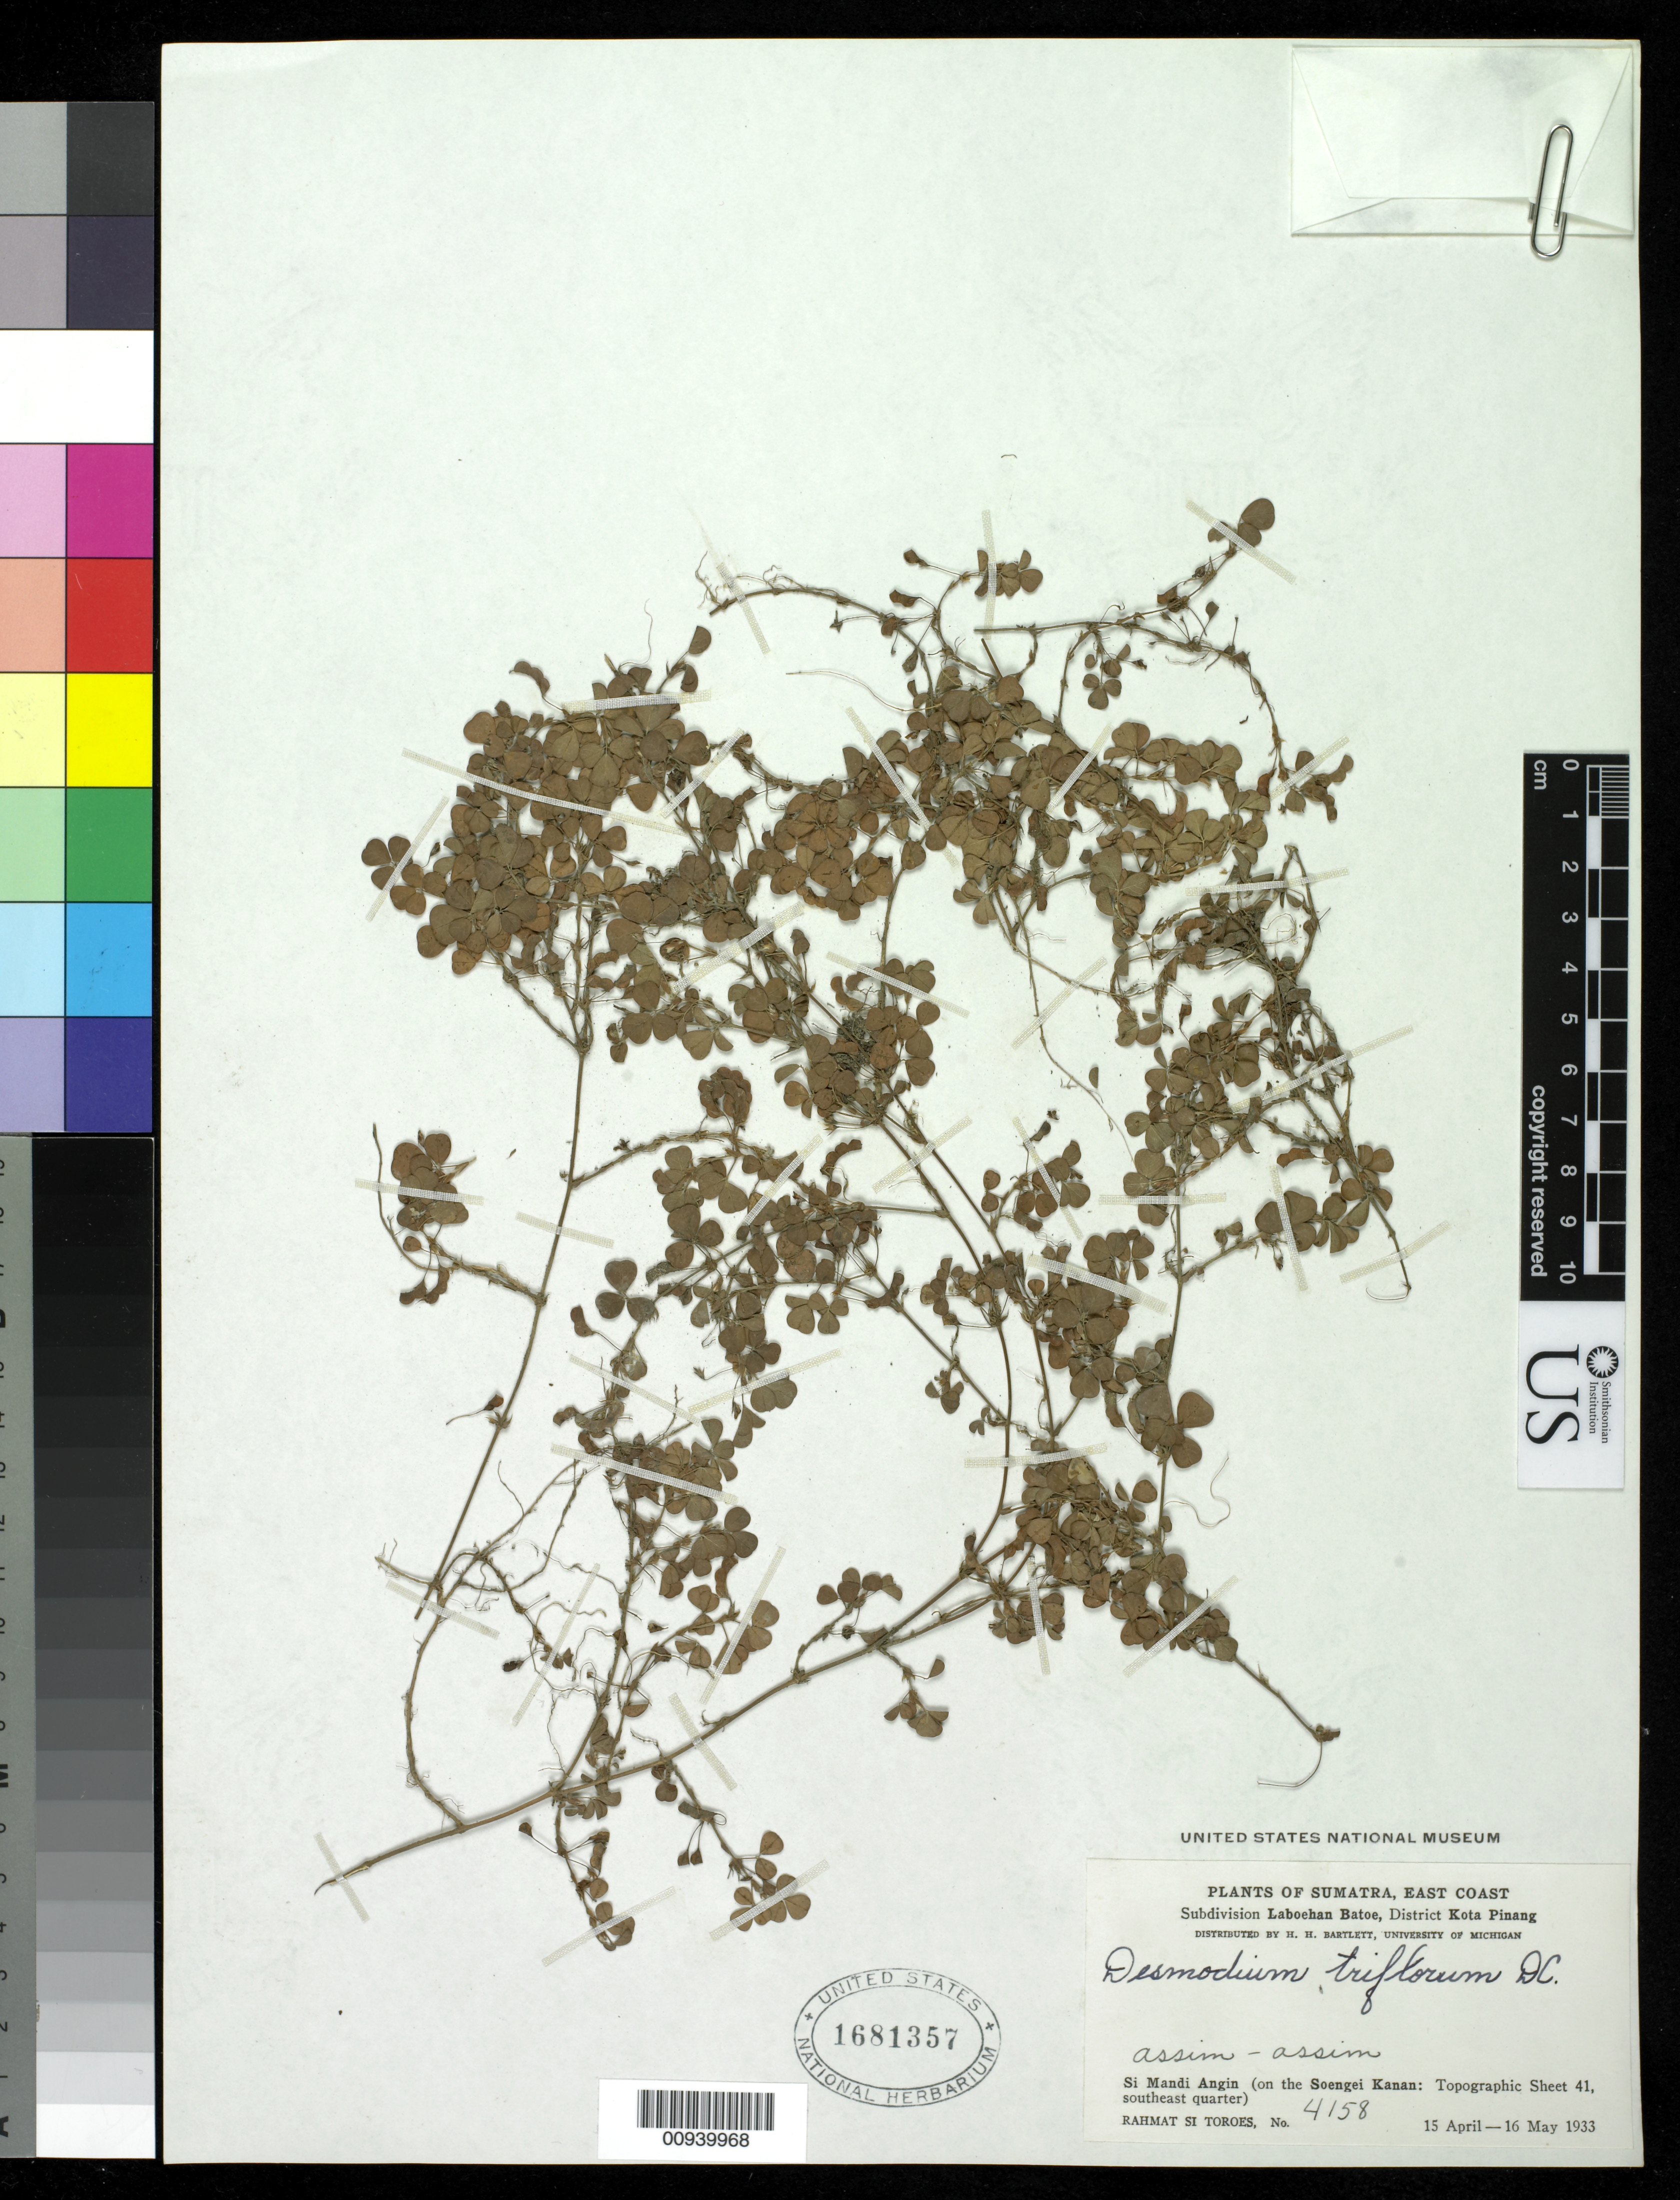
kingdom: Plantae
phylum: Tracheophyta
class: Magnoliopsida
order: Fabales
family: Fabaceae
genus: Grona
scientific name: Grona triflora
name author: (L.) H. Ohashi & K. Ohashi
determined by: Strong, Mark T., (BOT), Smithsonian Institution - National Museum of Natural History (UNITED STATES)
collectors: Rahmat Si Boeea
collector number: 4158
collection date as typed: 16 Mar 1933 to 15 Apr 1933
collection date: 1933-03-16/1933-04-15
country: Indonesia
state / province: Sumatra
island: Sumatra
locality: East Coast, Subdivision Laboehan Batoe, District Kota Pinang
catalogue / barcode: US 1681357